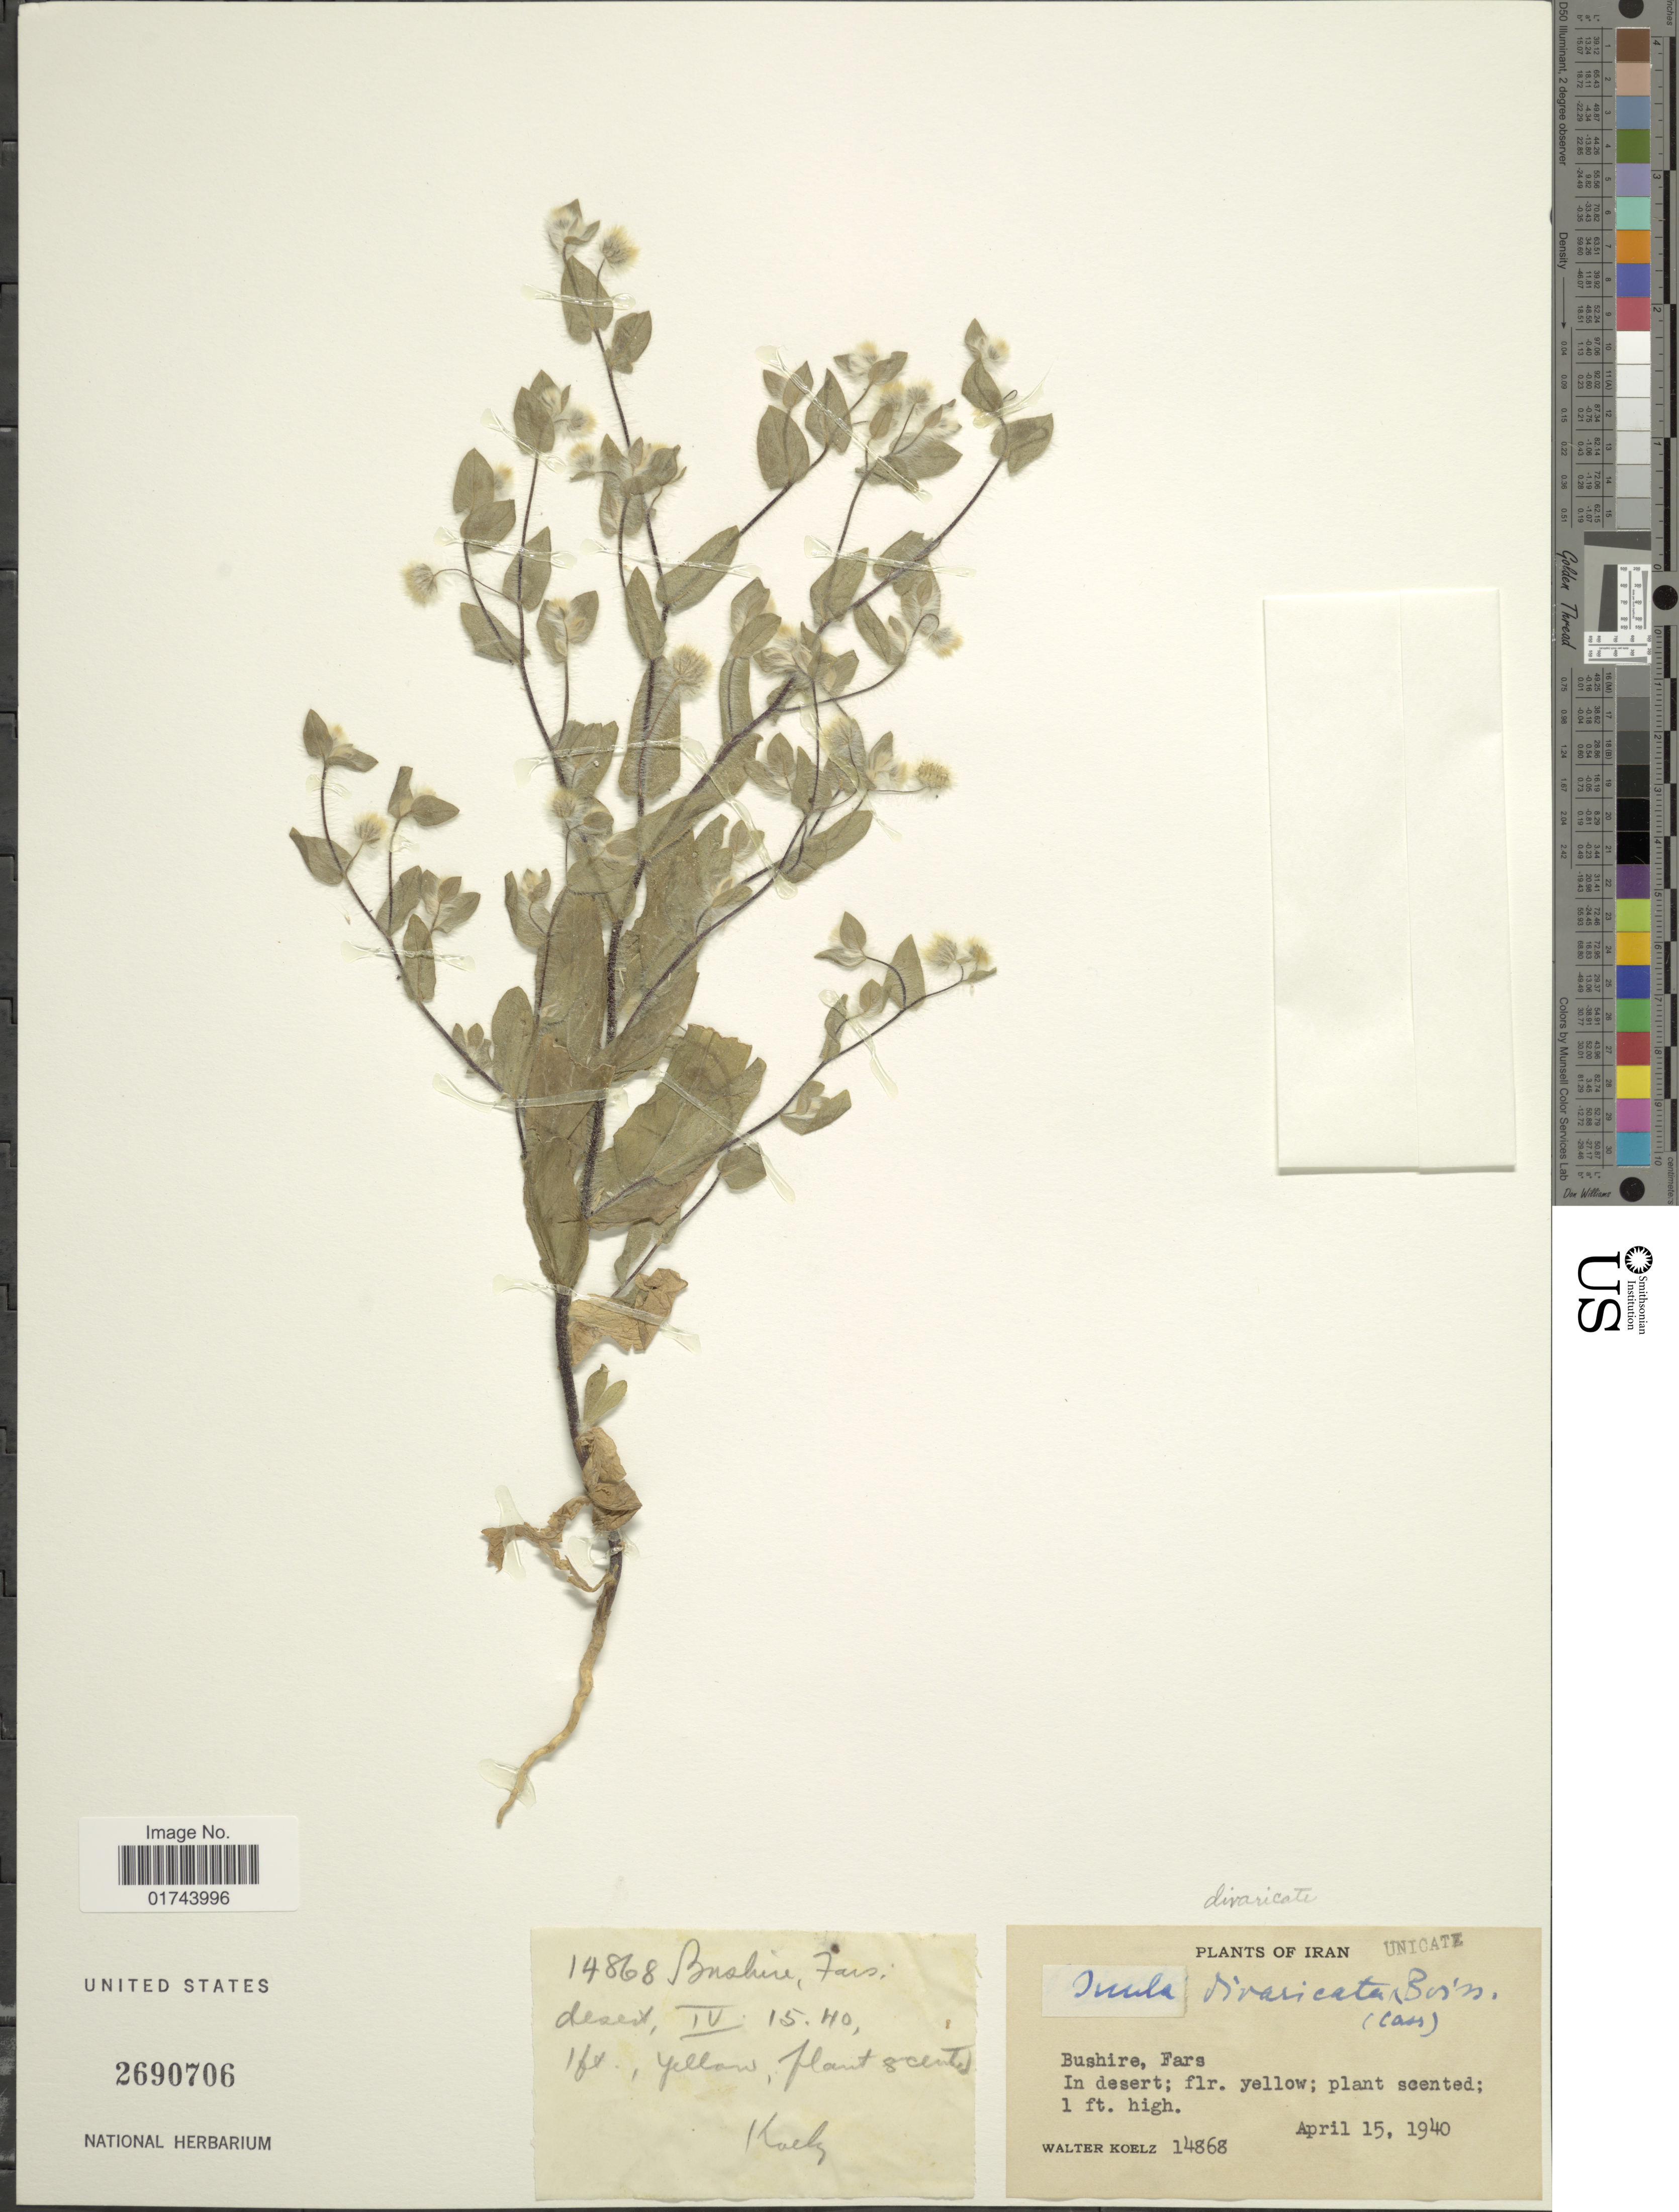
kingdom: Plantae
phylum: Tracheophyta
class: Magnoliopsida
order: Asterales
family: Asteraceae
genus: Inula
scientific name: Inula divaricata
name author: Boiss.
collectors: W. N. Koelz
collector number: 14868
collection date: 1940-04-15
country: Iran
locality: Bushire, Fars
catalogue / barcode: US 2690706